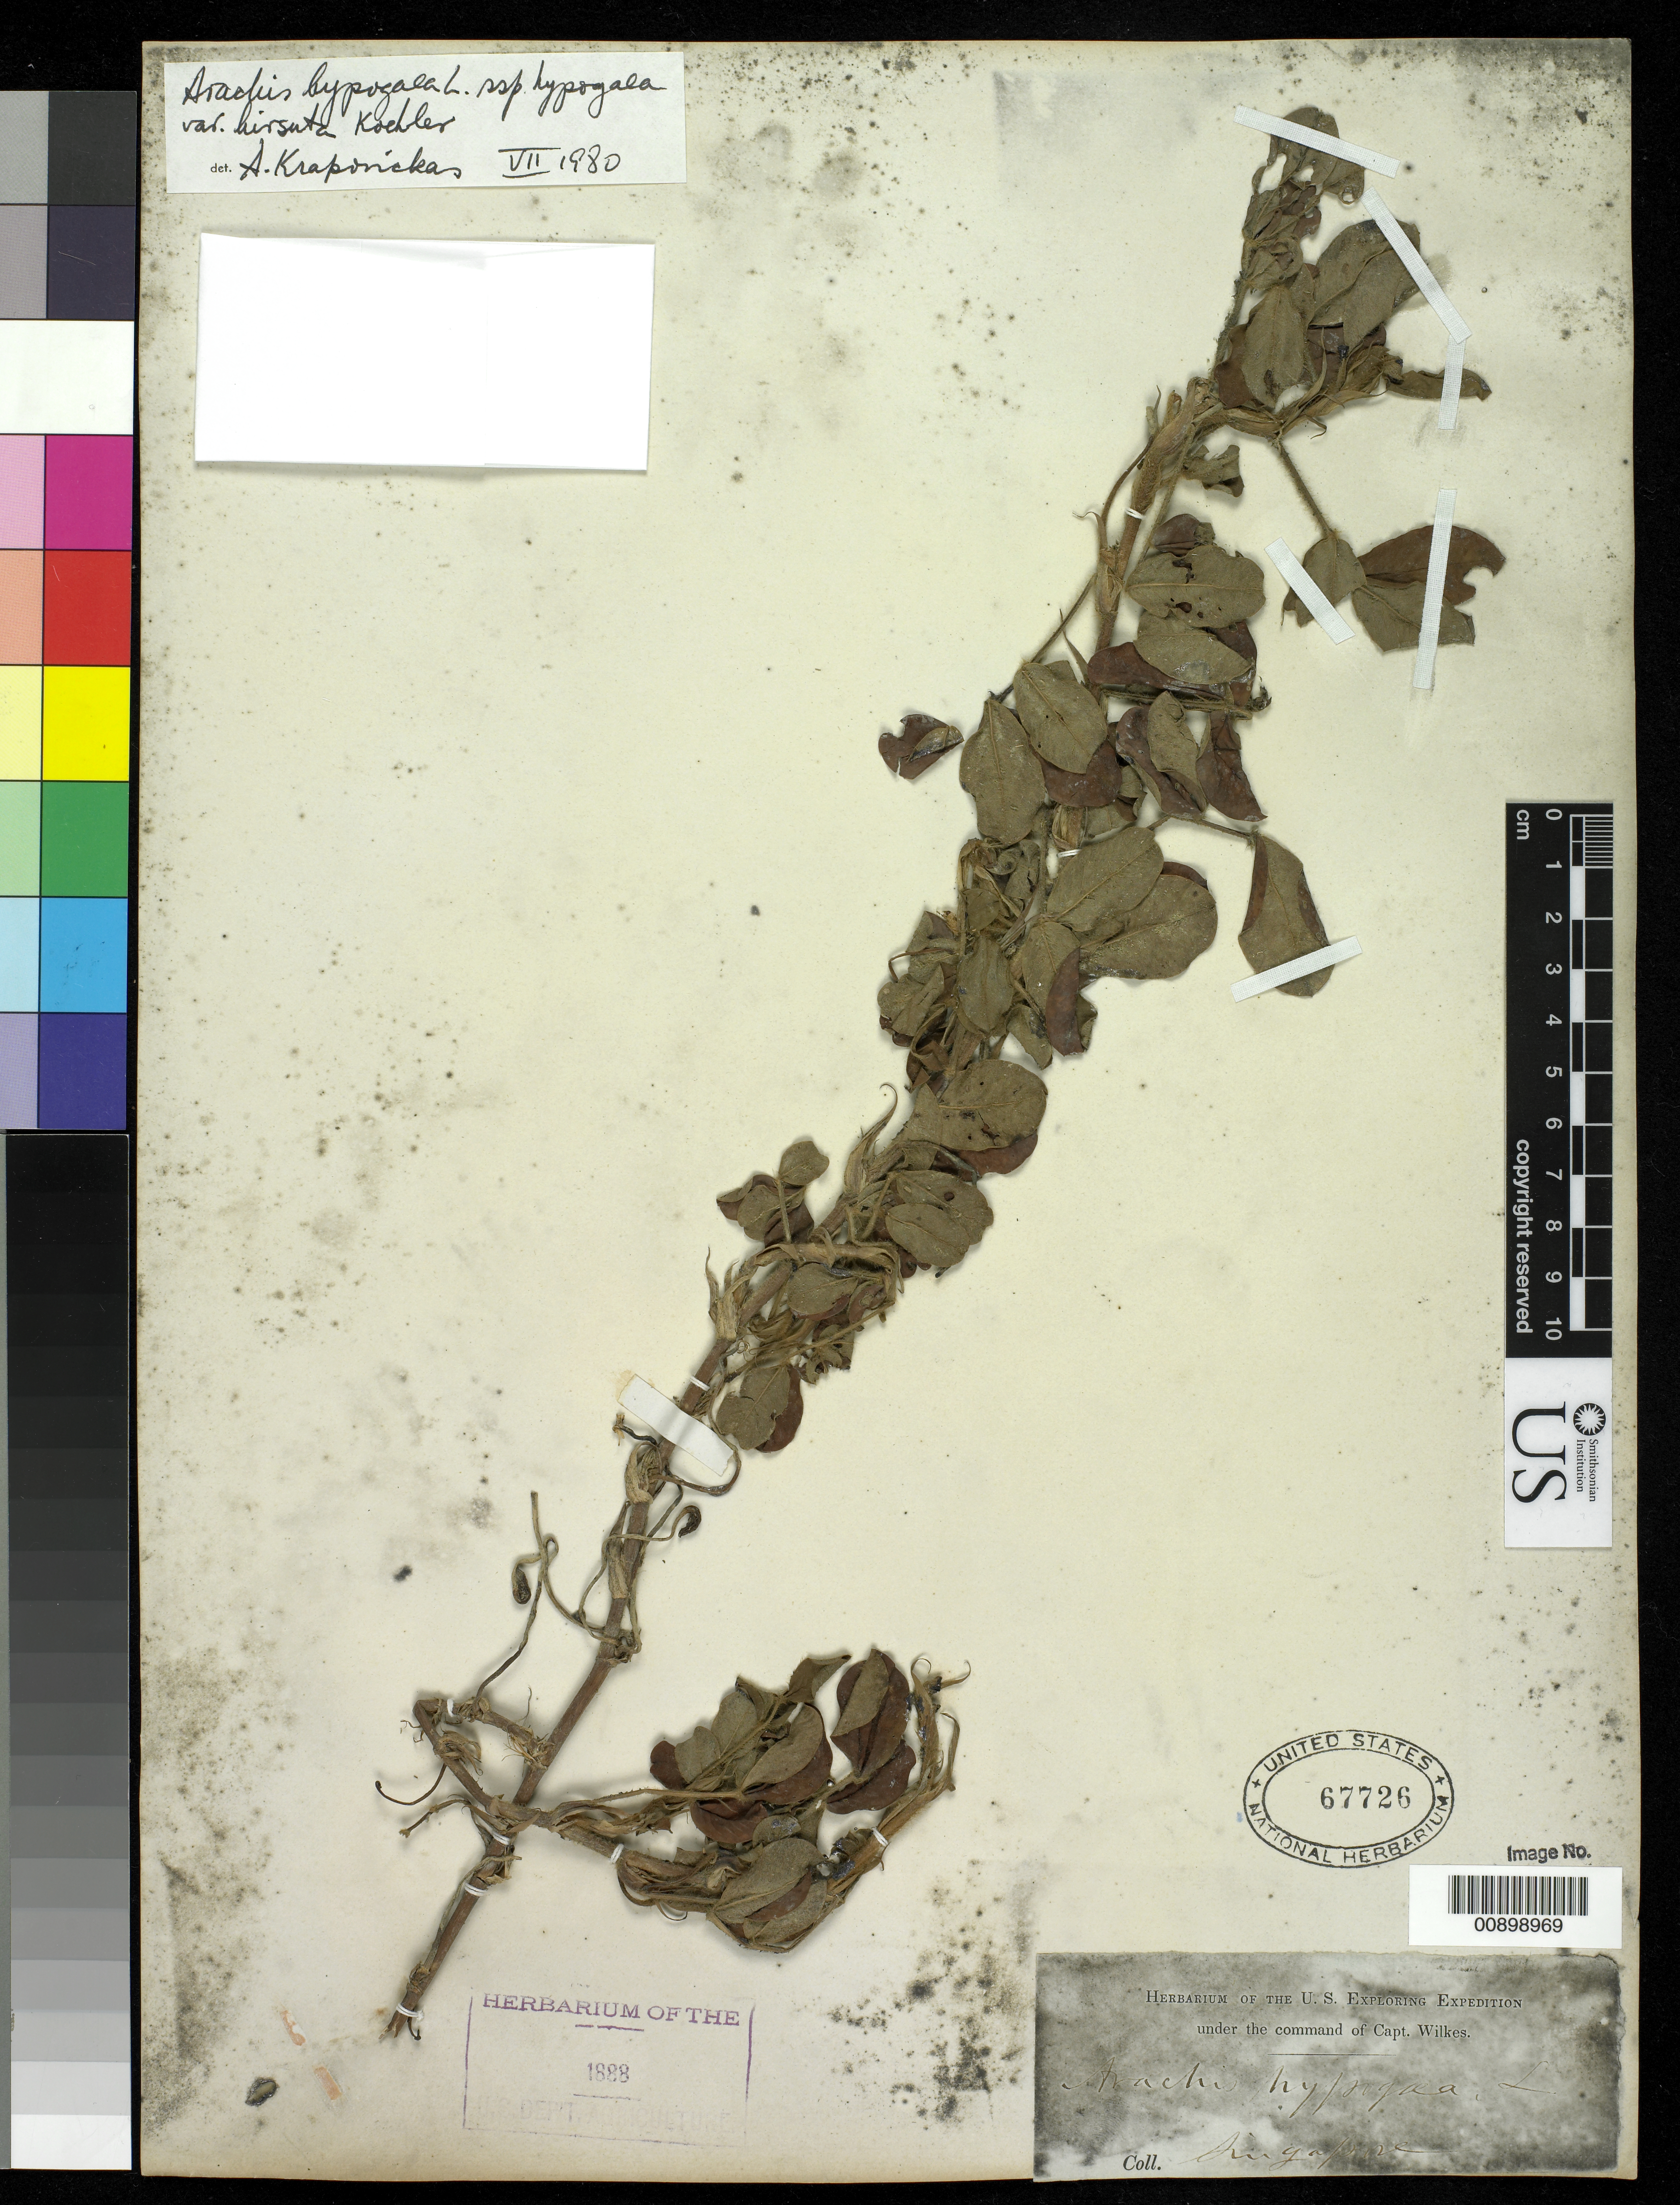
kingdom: Plantae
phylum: Tracheophyta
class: Magnoliopsida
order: Fabales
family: Fabaceae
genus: Arachis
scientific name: Arachis hypogaea subsp. hypogaea var. hirsuta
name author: Köhler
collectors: Wilkes Explor. Exped.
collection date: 1838/1842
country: Singapore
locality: Singapore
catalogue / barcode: US 67726